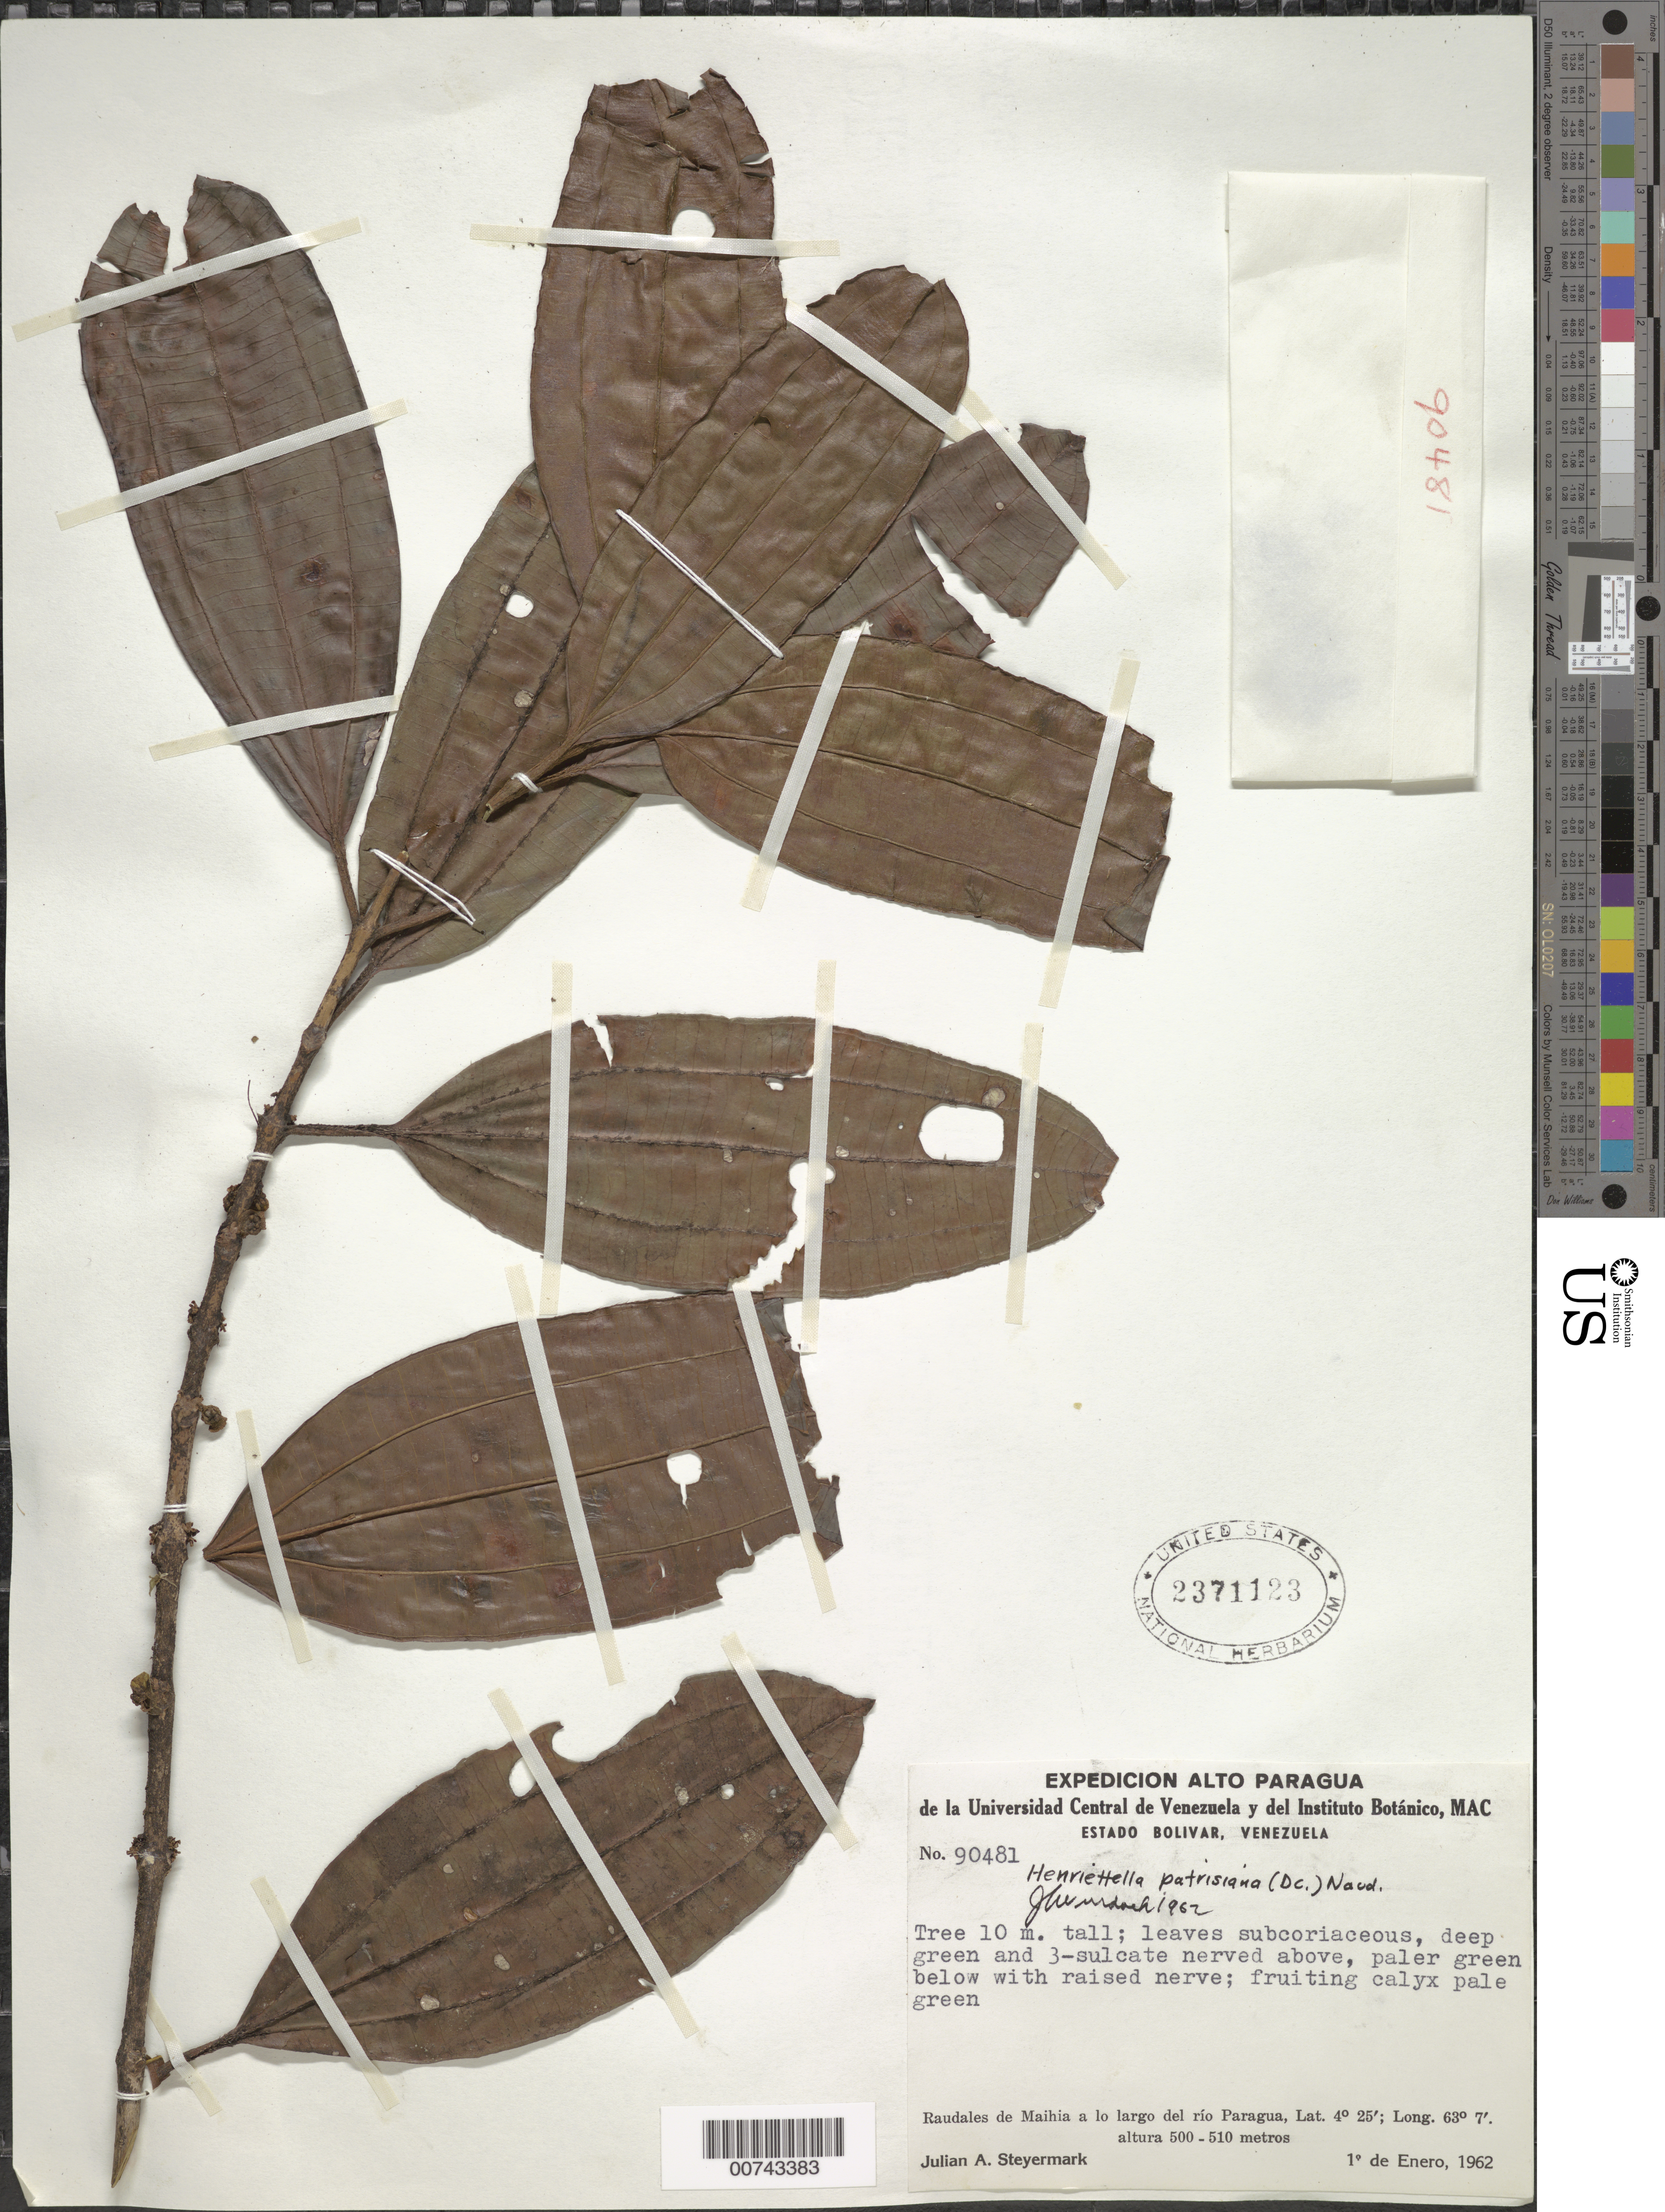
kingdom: Plantae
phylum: Tracheophyta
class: Magnoliopsida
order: Myrtales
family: Melastomataceae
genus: Henriettea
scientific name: Henriettea patrisiana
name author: DC.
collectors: J. Steyermark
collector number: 90481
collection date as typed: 1-Jan-62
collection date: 1962-01-01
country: Venezuela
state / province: Bolívar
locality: Raudales de Maihia, Rió Paragua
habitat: A lo largo del rio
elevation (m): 500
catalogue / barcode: US 2371123